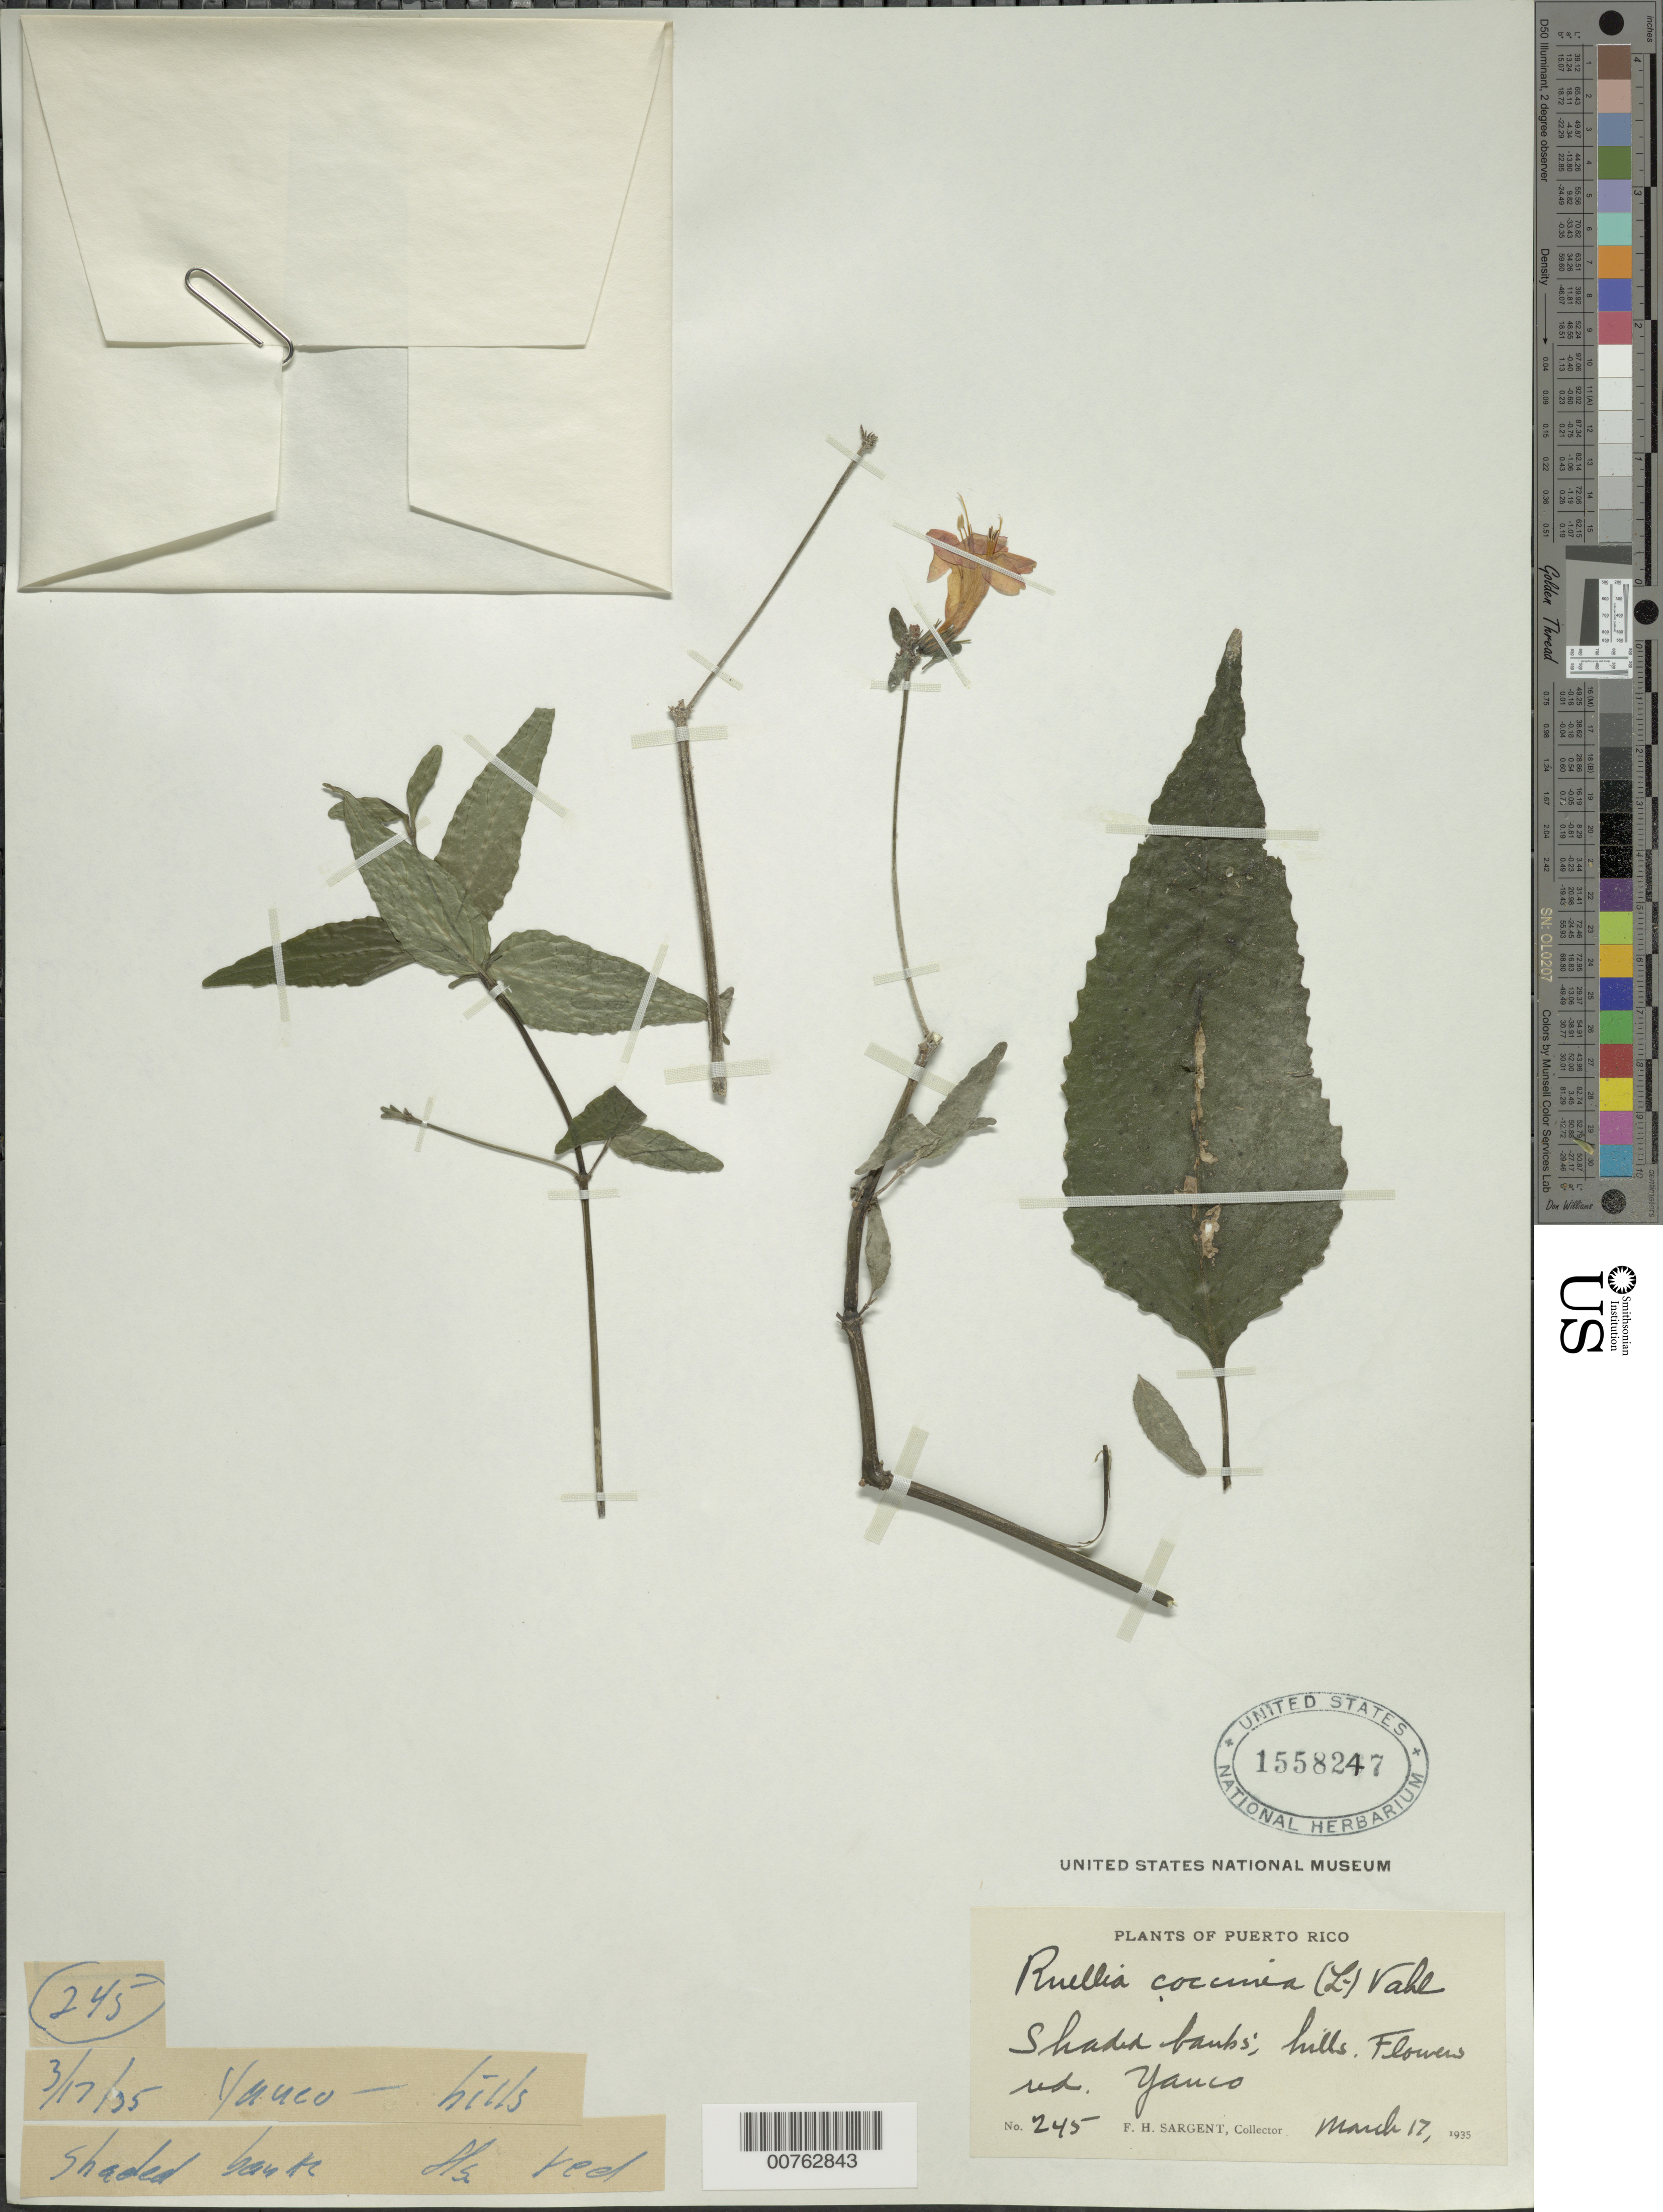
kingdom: Plantae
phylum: Tracheophyta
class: Magnoliopsida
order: Lamiales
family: Acanthaceae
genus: Ruellia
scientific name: Ruellia coccinea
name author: (L.) Vahl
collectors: F. H. Sargent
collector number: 245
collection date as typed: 17 Mar 1935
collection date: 1935-03-17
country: Puerto Rico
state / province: Yauco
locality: Yauco hills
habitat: Shaded bank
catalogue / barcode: US 1558247